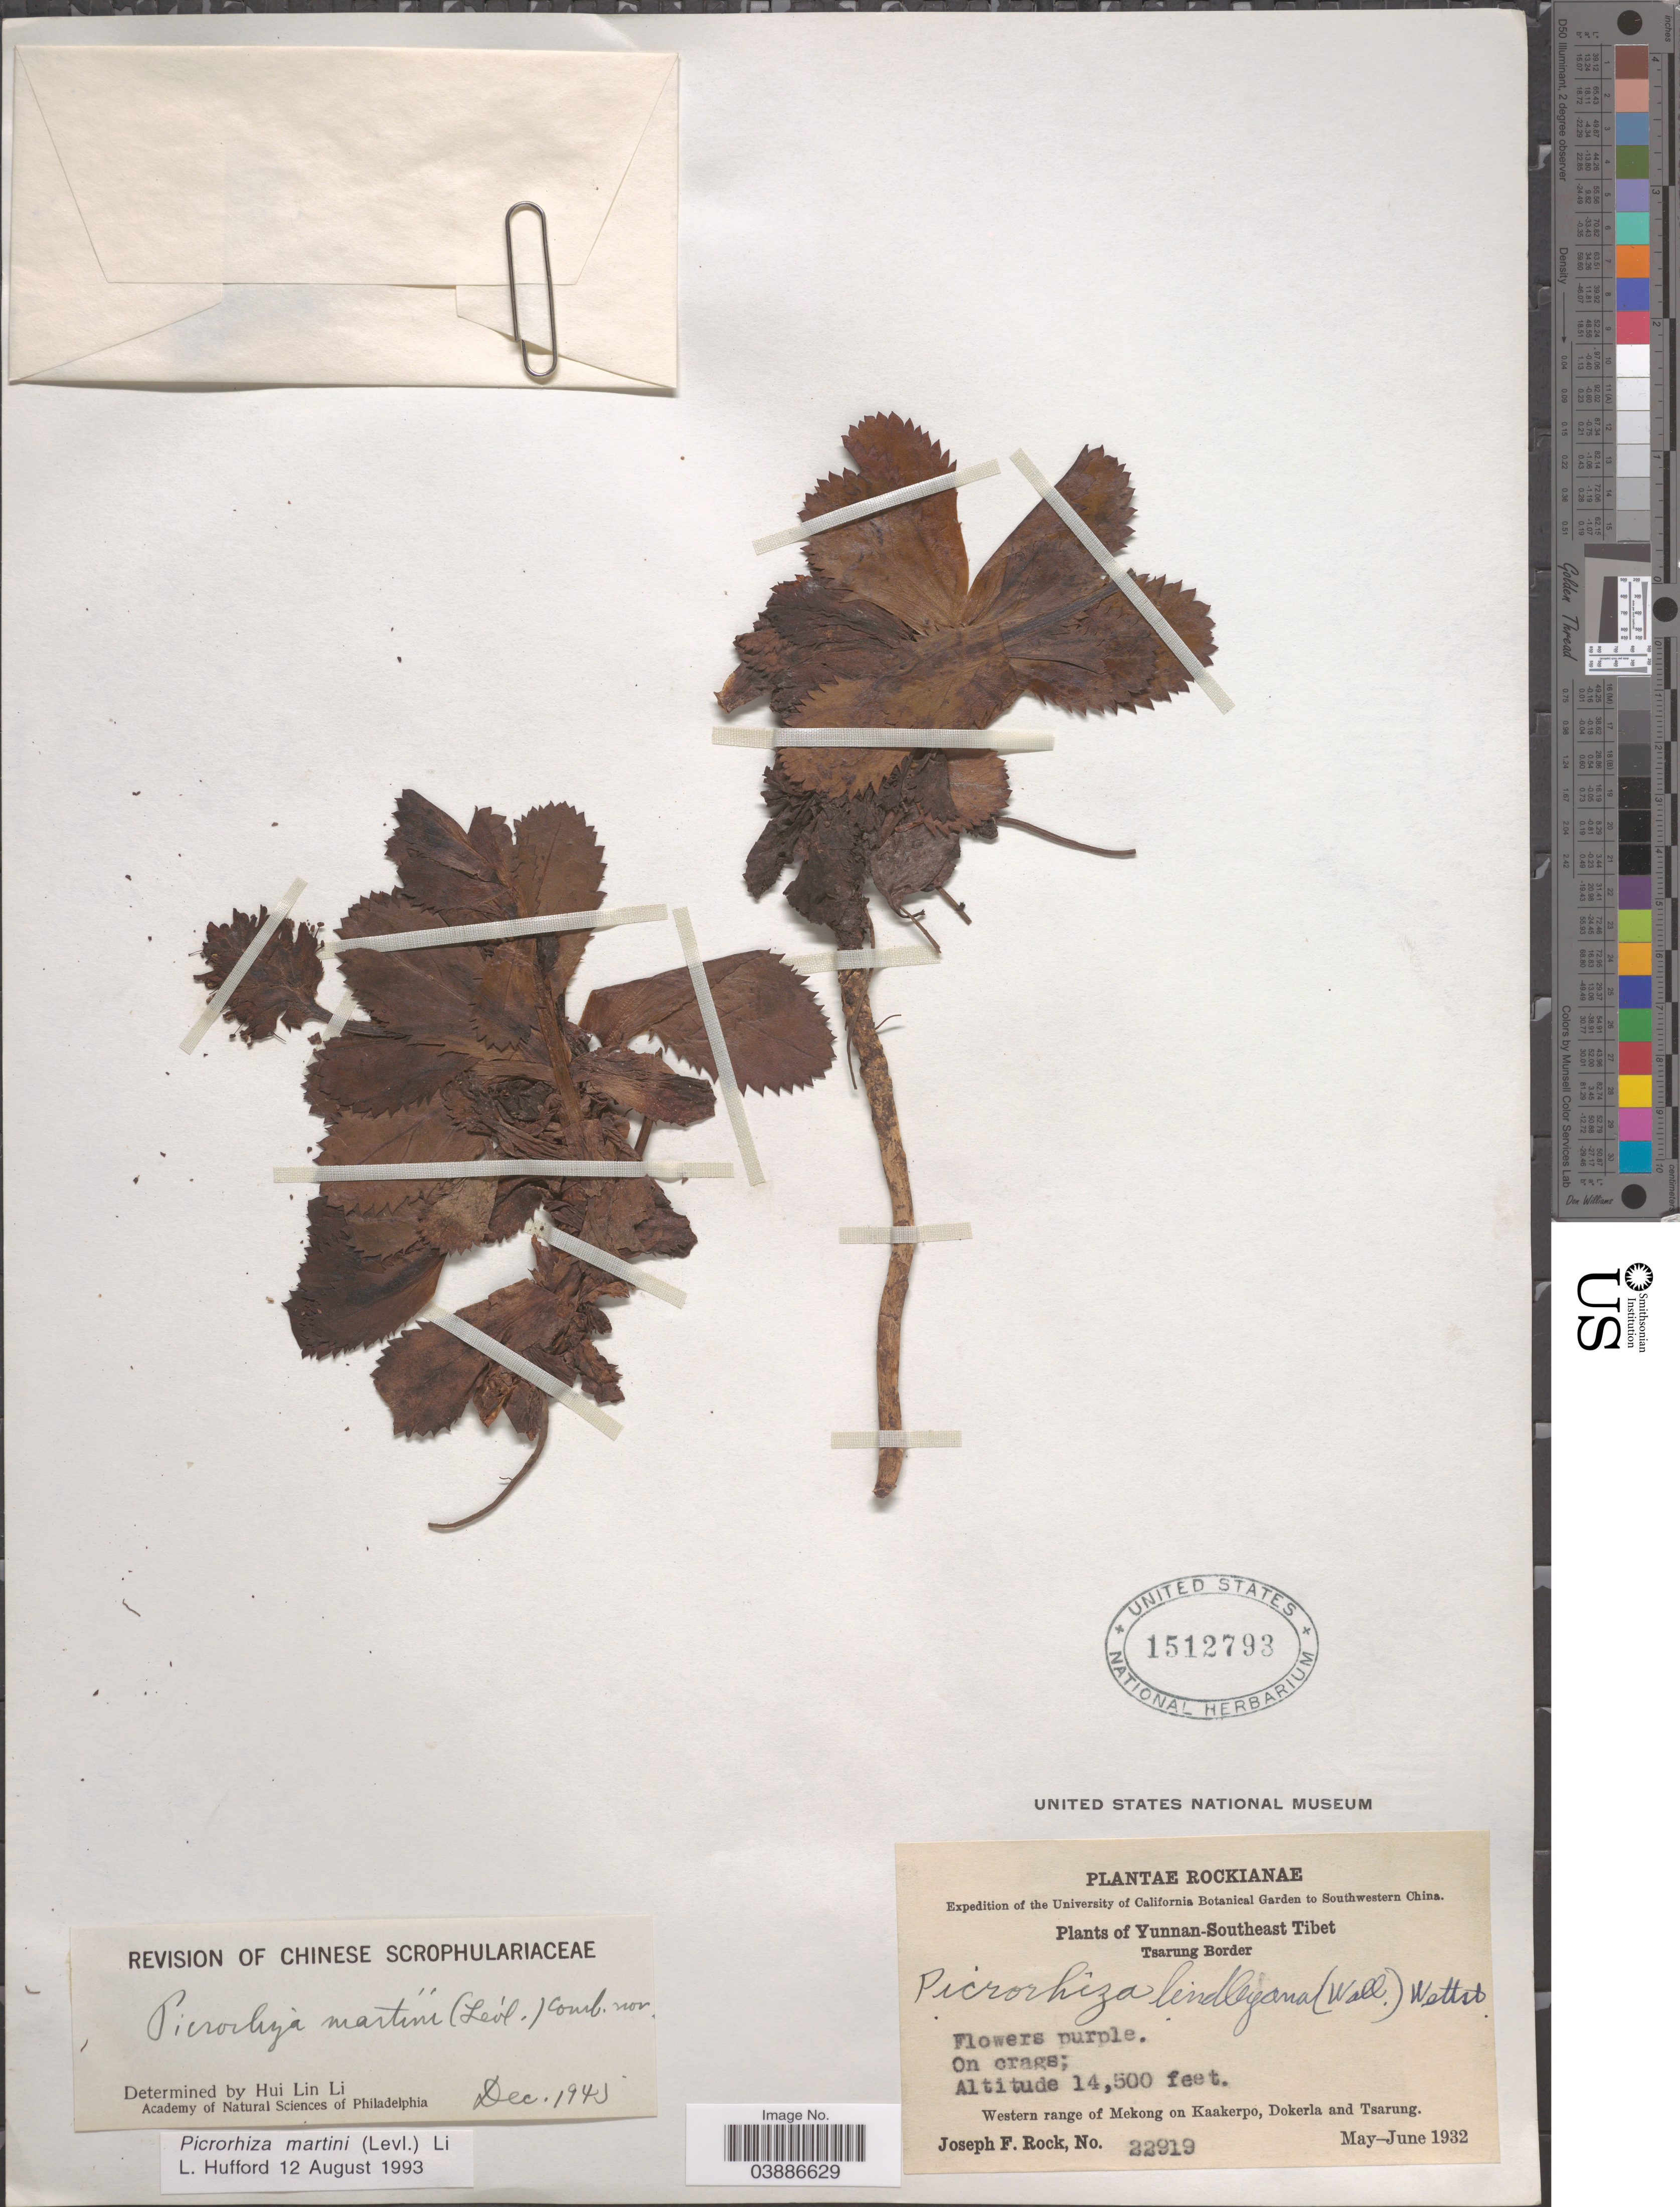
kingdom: Plantae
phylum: Tracheophyta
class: Magnoliopsida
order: Lamiales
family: Plantaginaceae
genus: Picrorhiza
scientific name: Picrorhiza martini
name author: (Levl.) H.L. Li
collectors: J. F. Rock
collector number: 22919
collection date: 1932-05/1932-06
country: China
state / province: Yunnan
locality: Southwestern China. Yunnan-Southeast Tibet Tsarung Border. Western range of Mekong on Kaakerpo, Dokerla and Tsarung.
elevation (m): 4420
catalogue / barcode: US 1512793